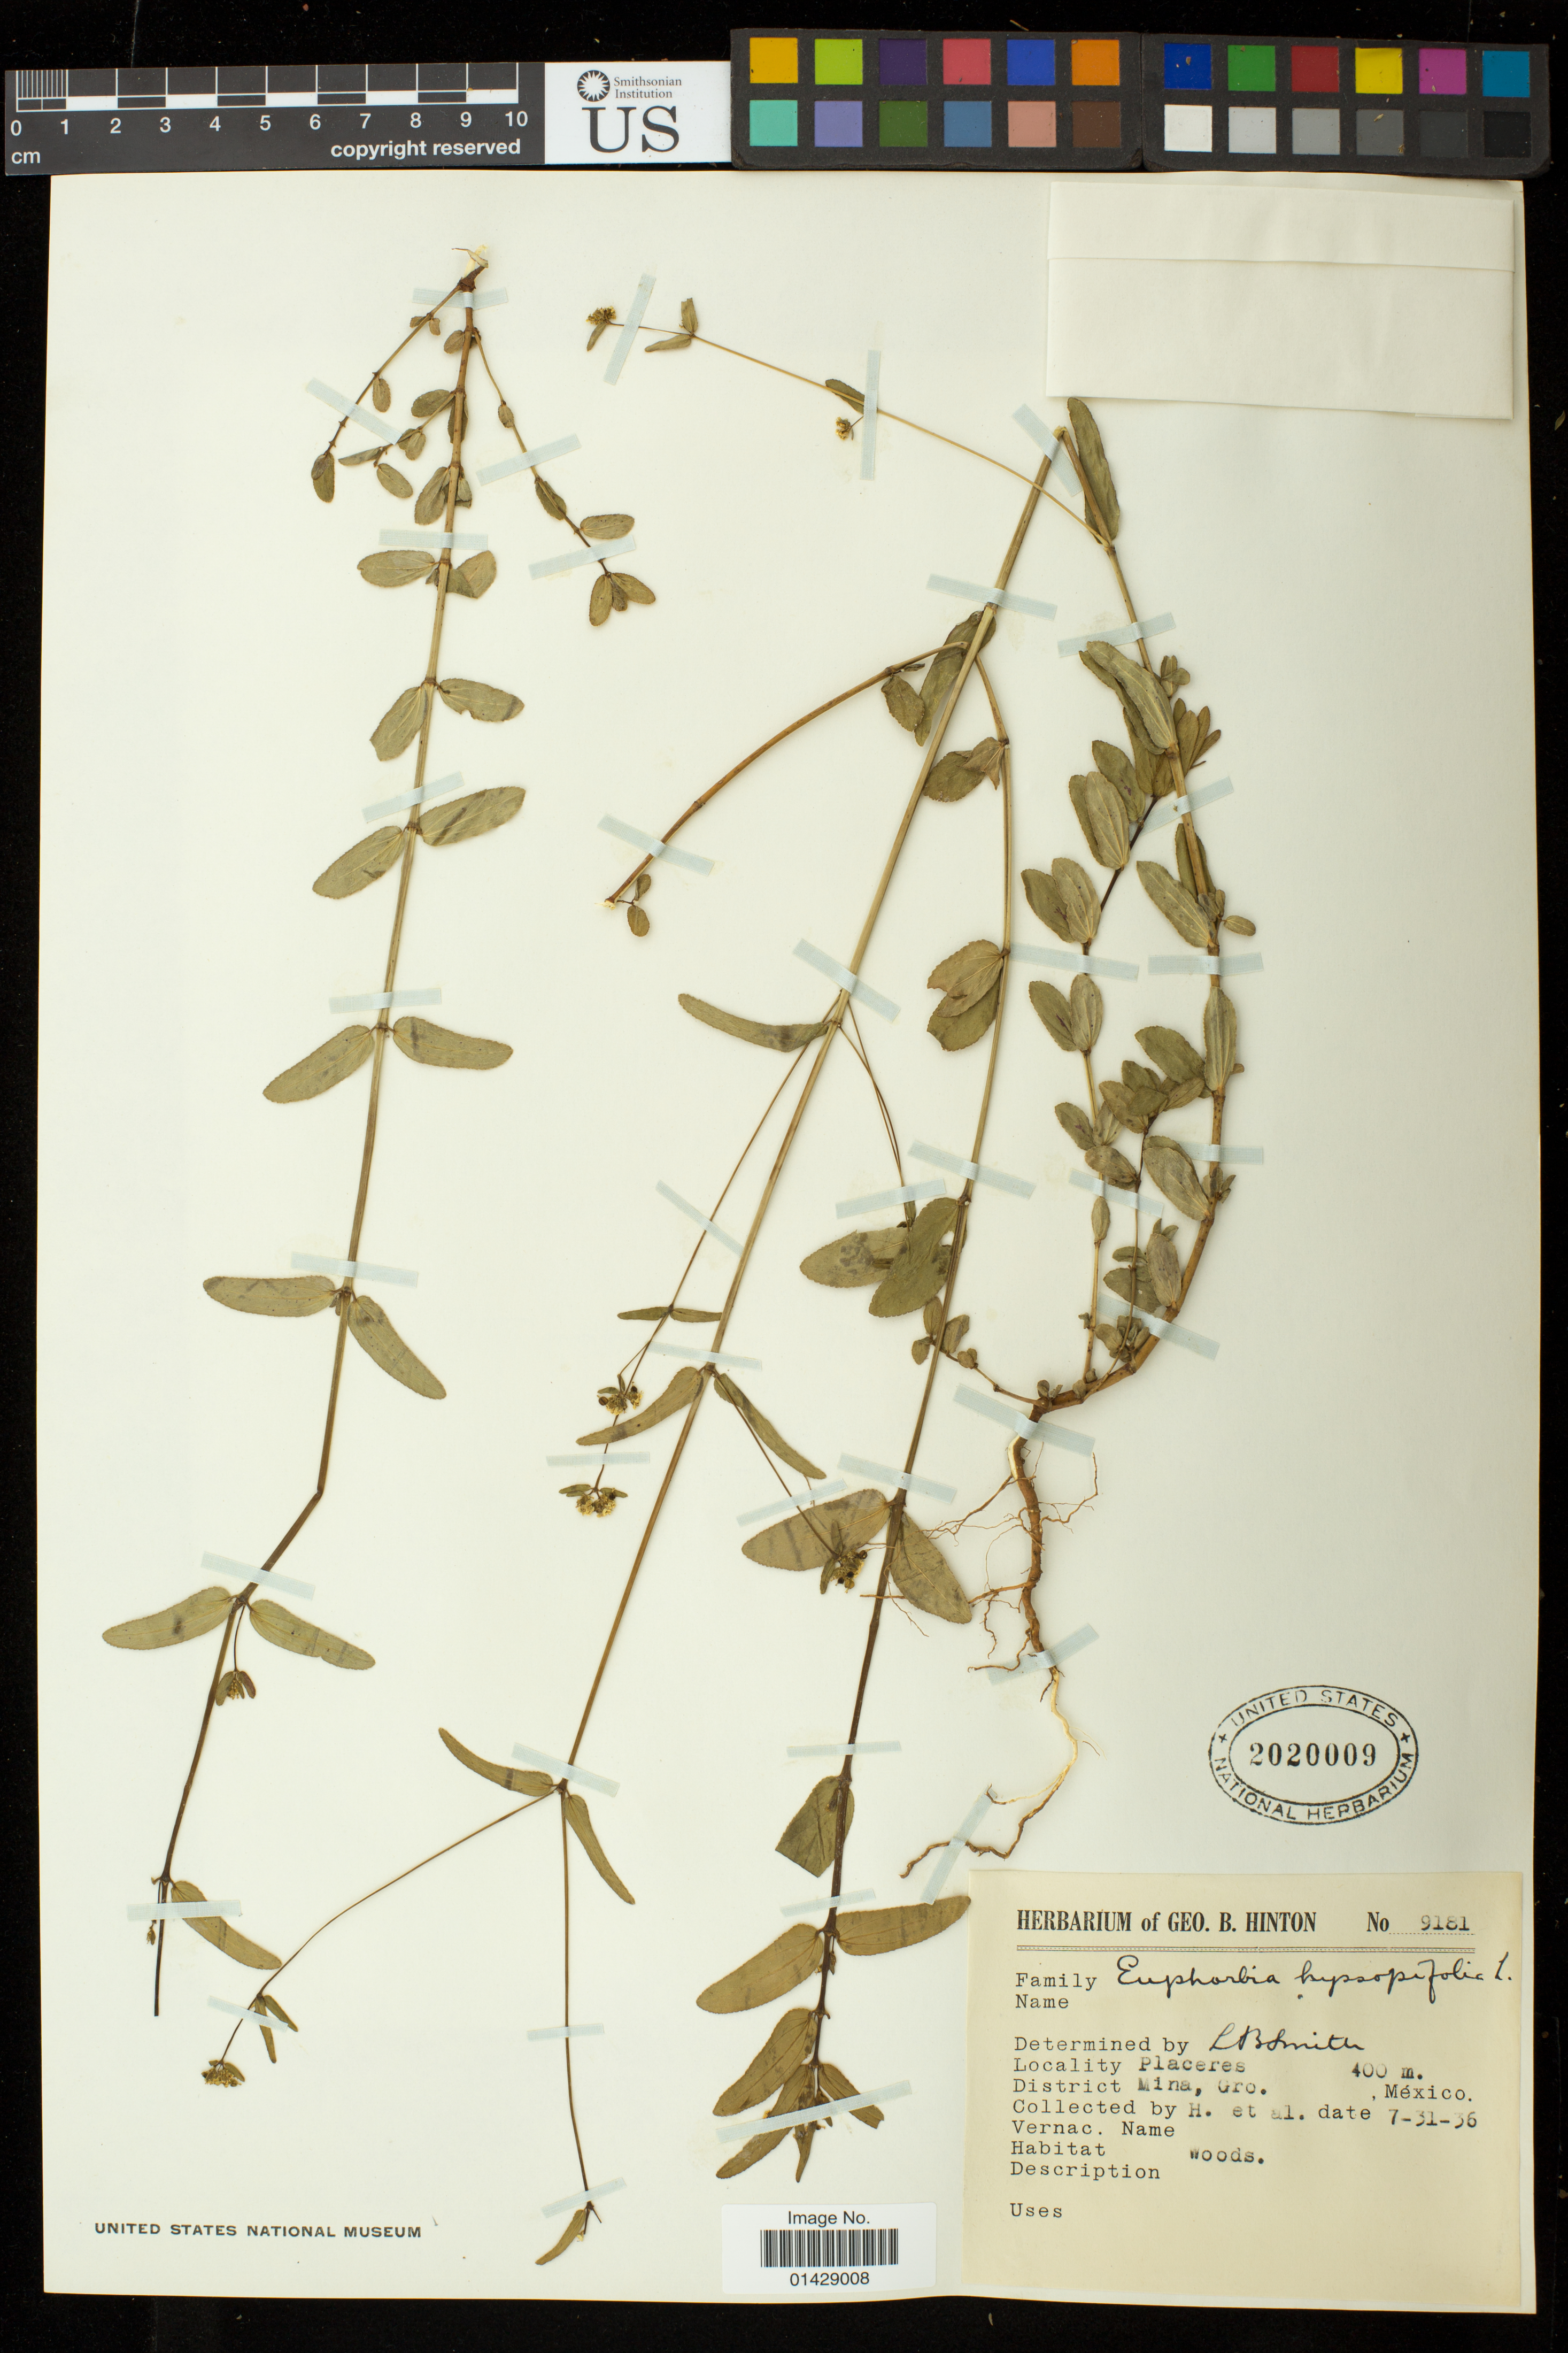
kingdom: Plantae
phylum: Tracheophyta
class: Magnoliopsida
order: Malpighiales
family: Euphorbiaceae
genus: Euphorbia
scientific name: Euphorbia hyssopifolia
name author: L.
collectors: G. B. Hinton & et al.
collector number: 9181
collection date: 1936-07-31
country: Mexico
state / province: Guerrero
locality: Placeres, Mina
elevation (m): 400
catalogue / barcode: US 2020009